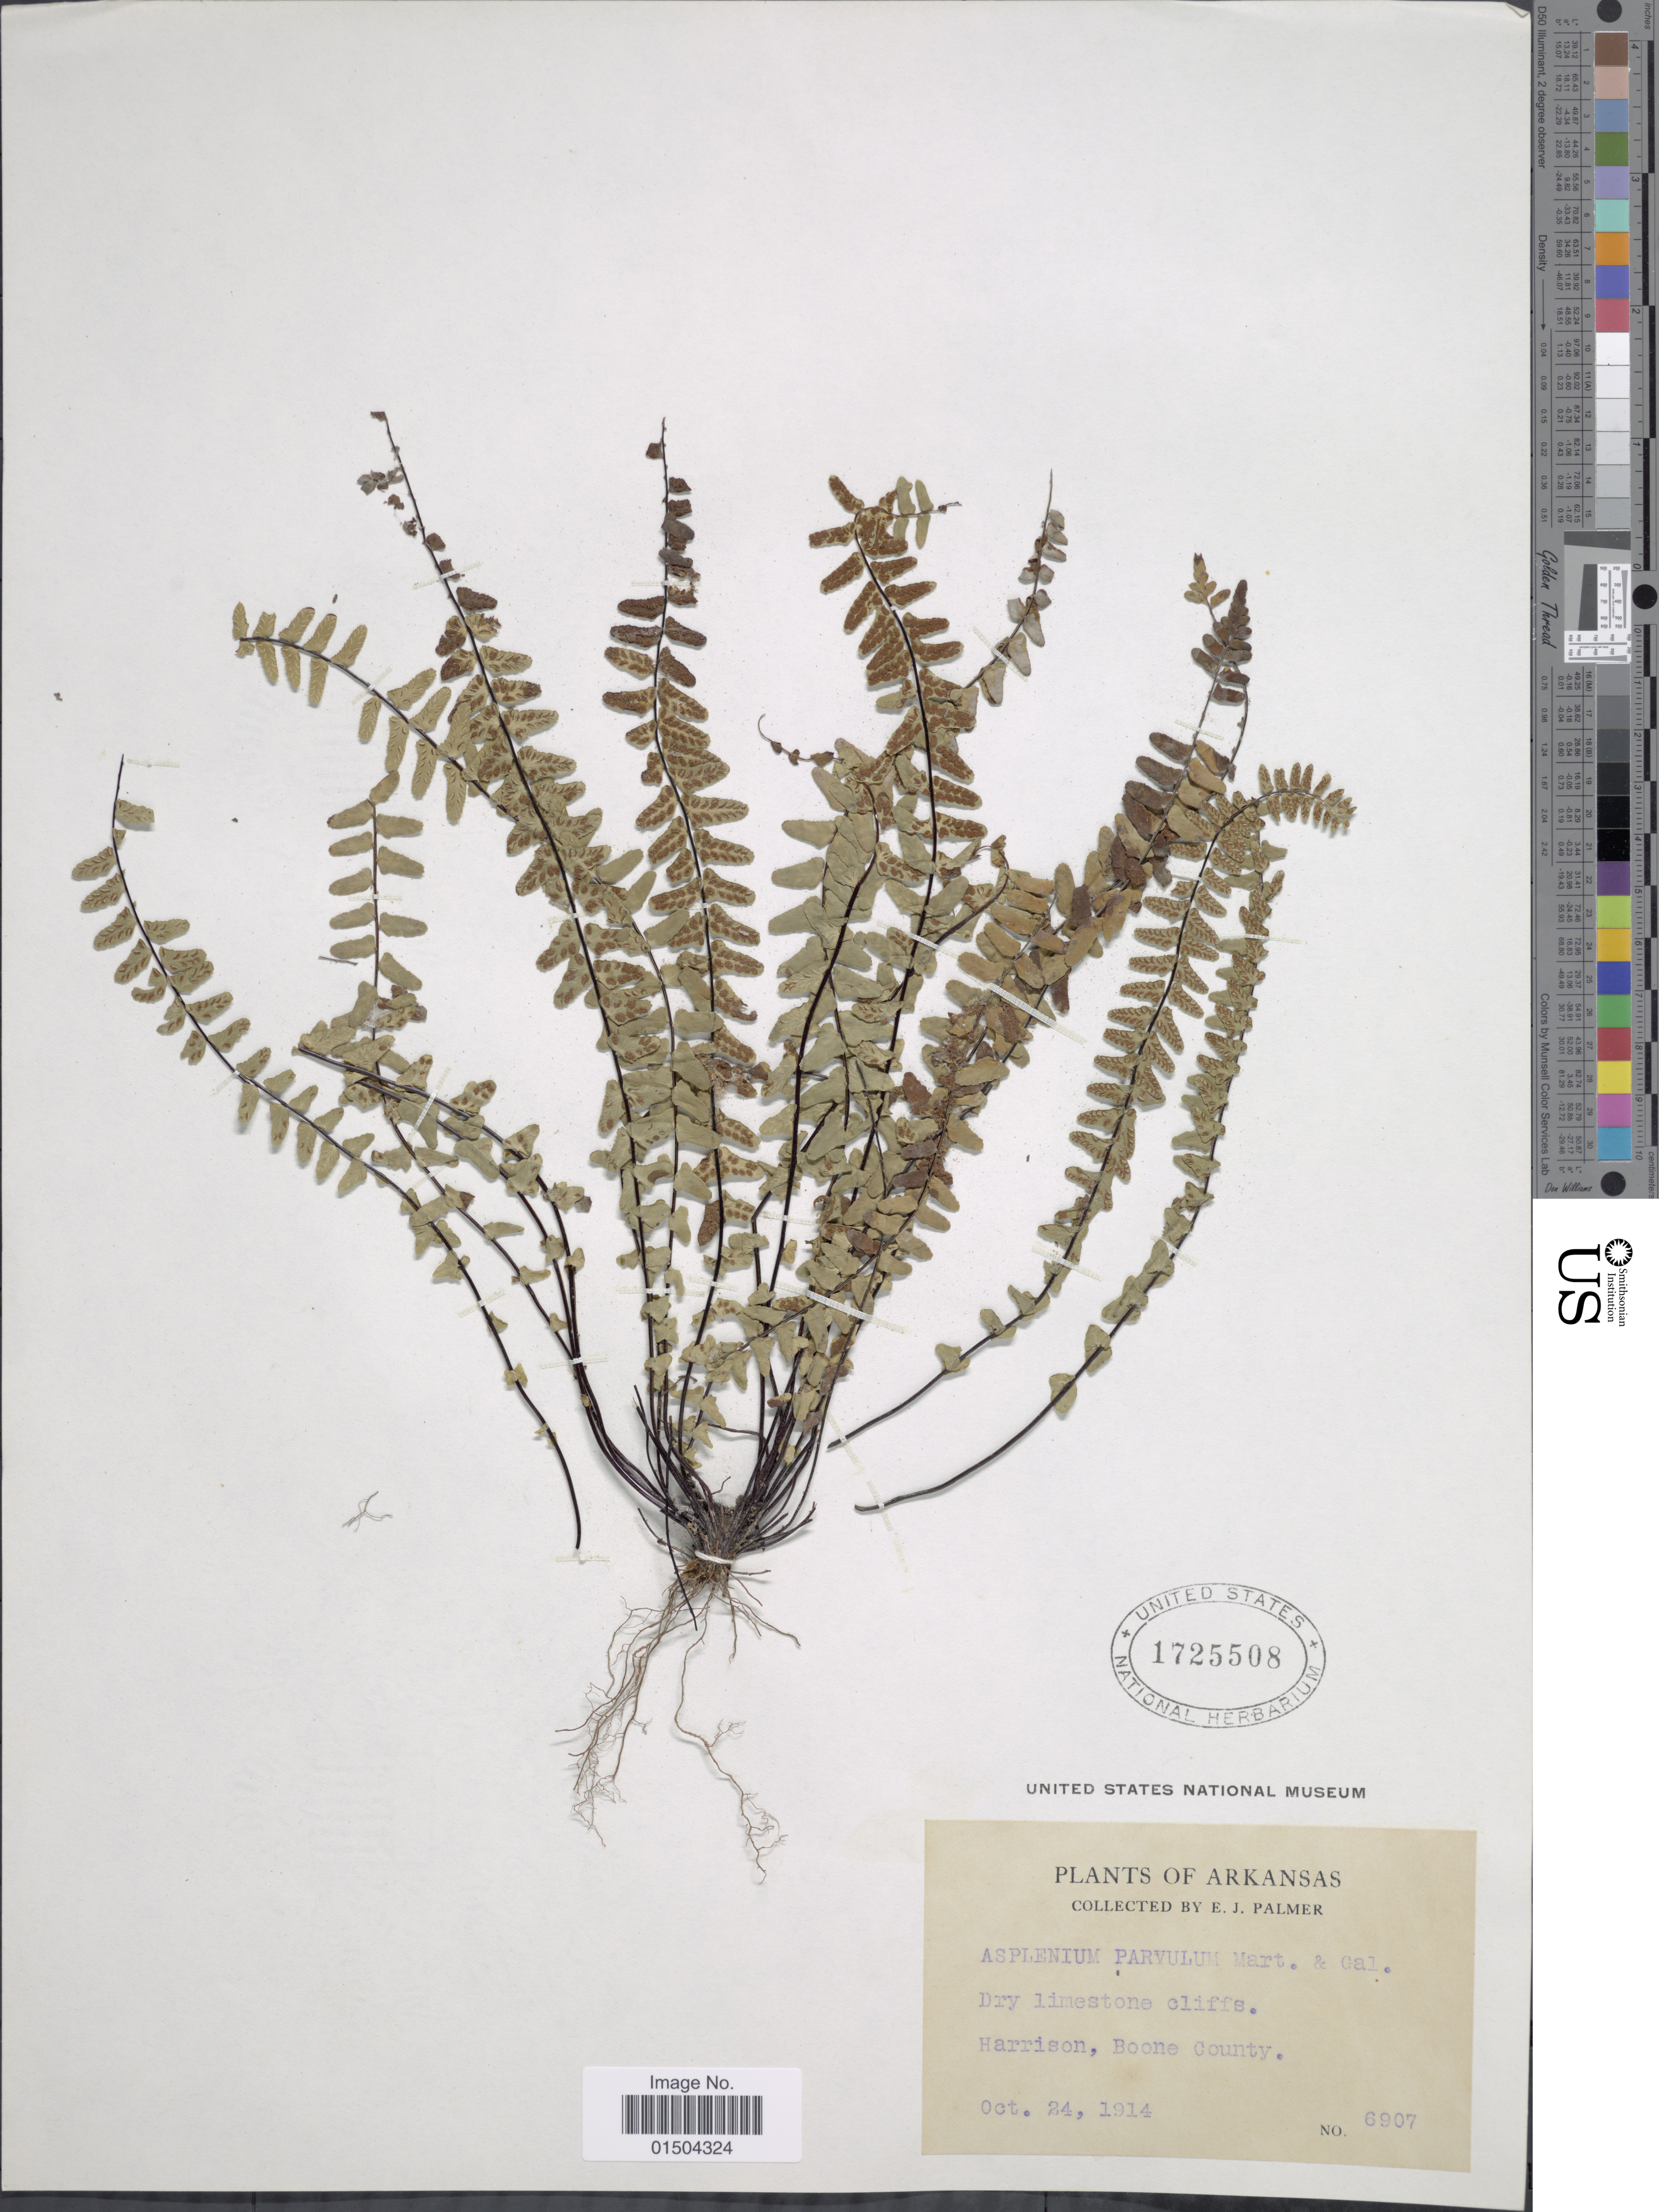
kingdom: Plantae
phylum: Tracheophyta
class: Polypodiopsida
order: Polypodiales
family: Aspleniaceae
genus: Asplenium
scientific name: Asplenium resiliens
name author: Kunze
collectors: E. J. Palmer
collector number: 6907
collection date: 1914-10-24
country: United States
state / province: Arkansas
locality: Harrison, Boone County.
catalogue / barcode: US 1725508